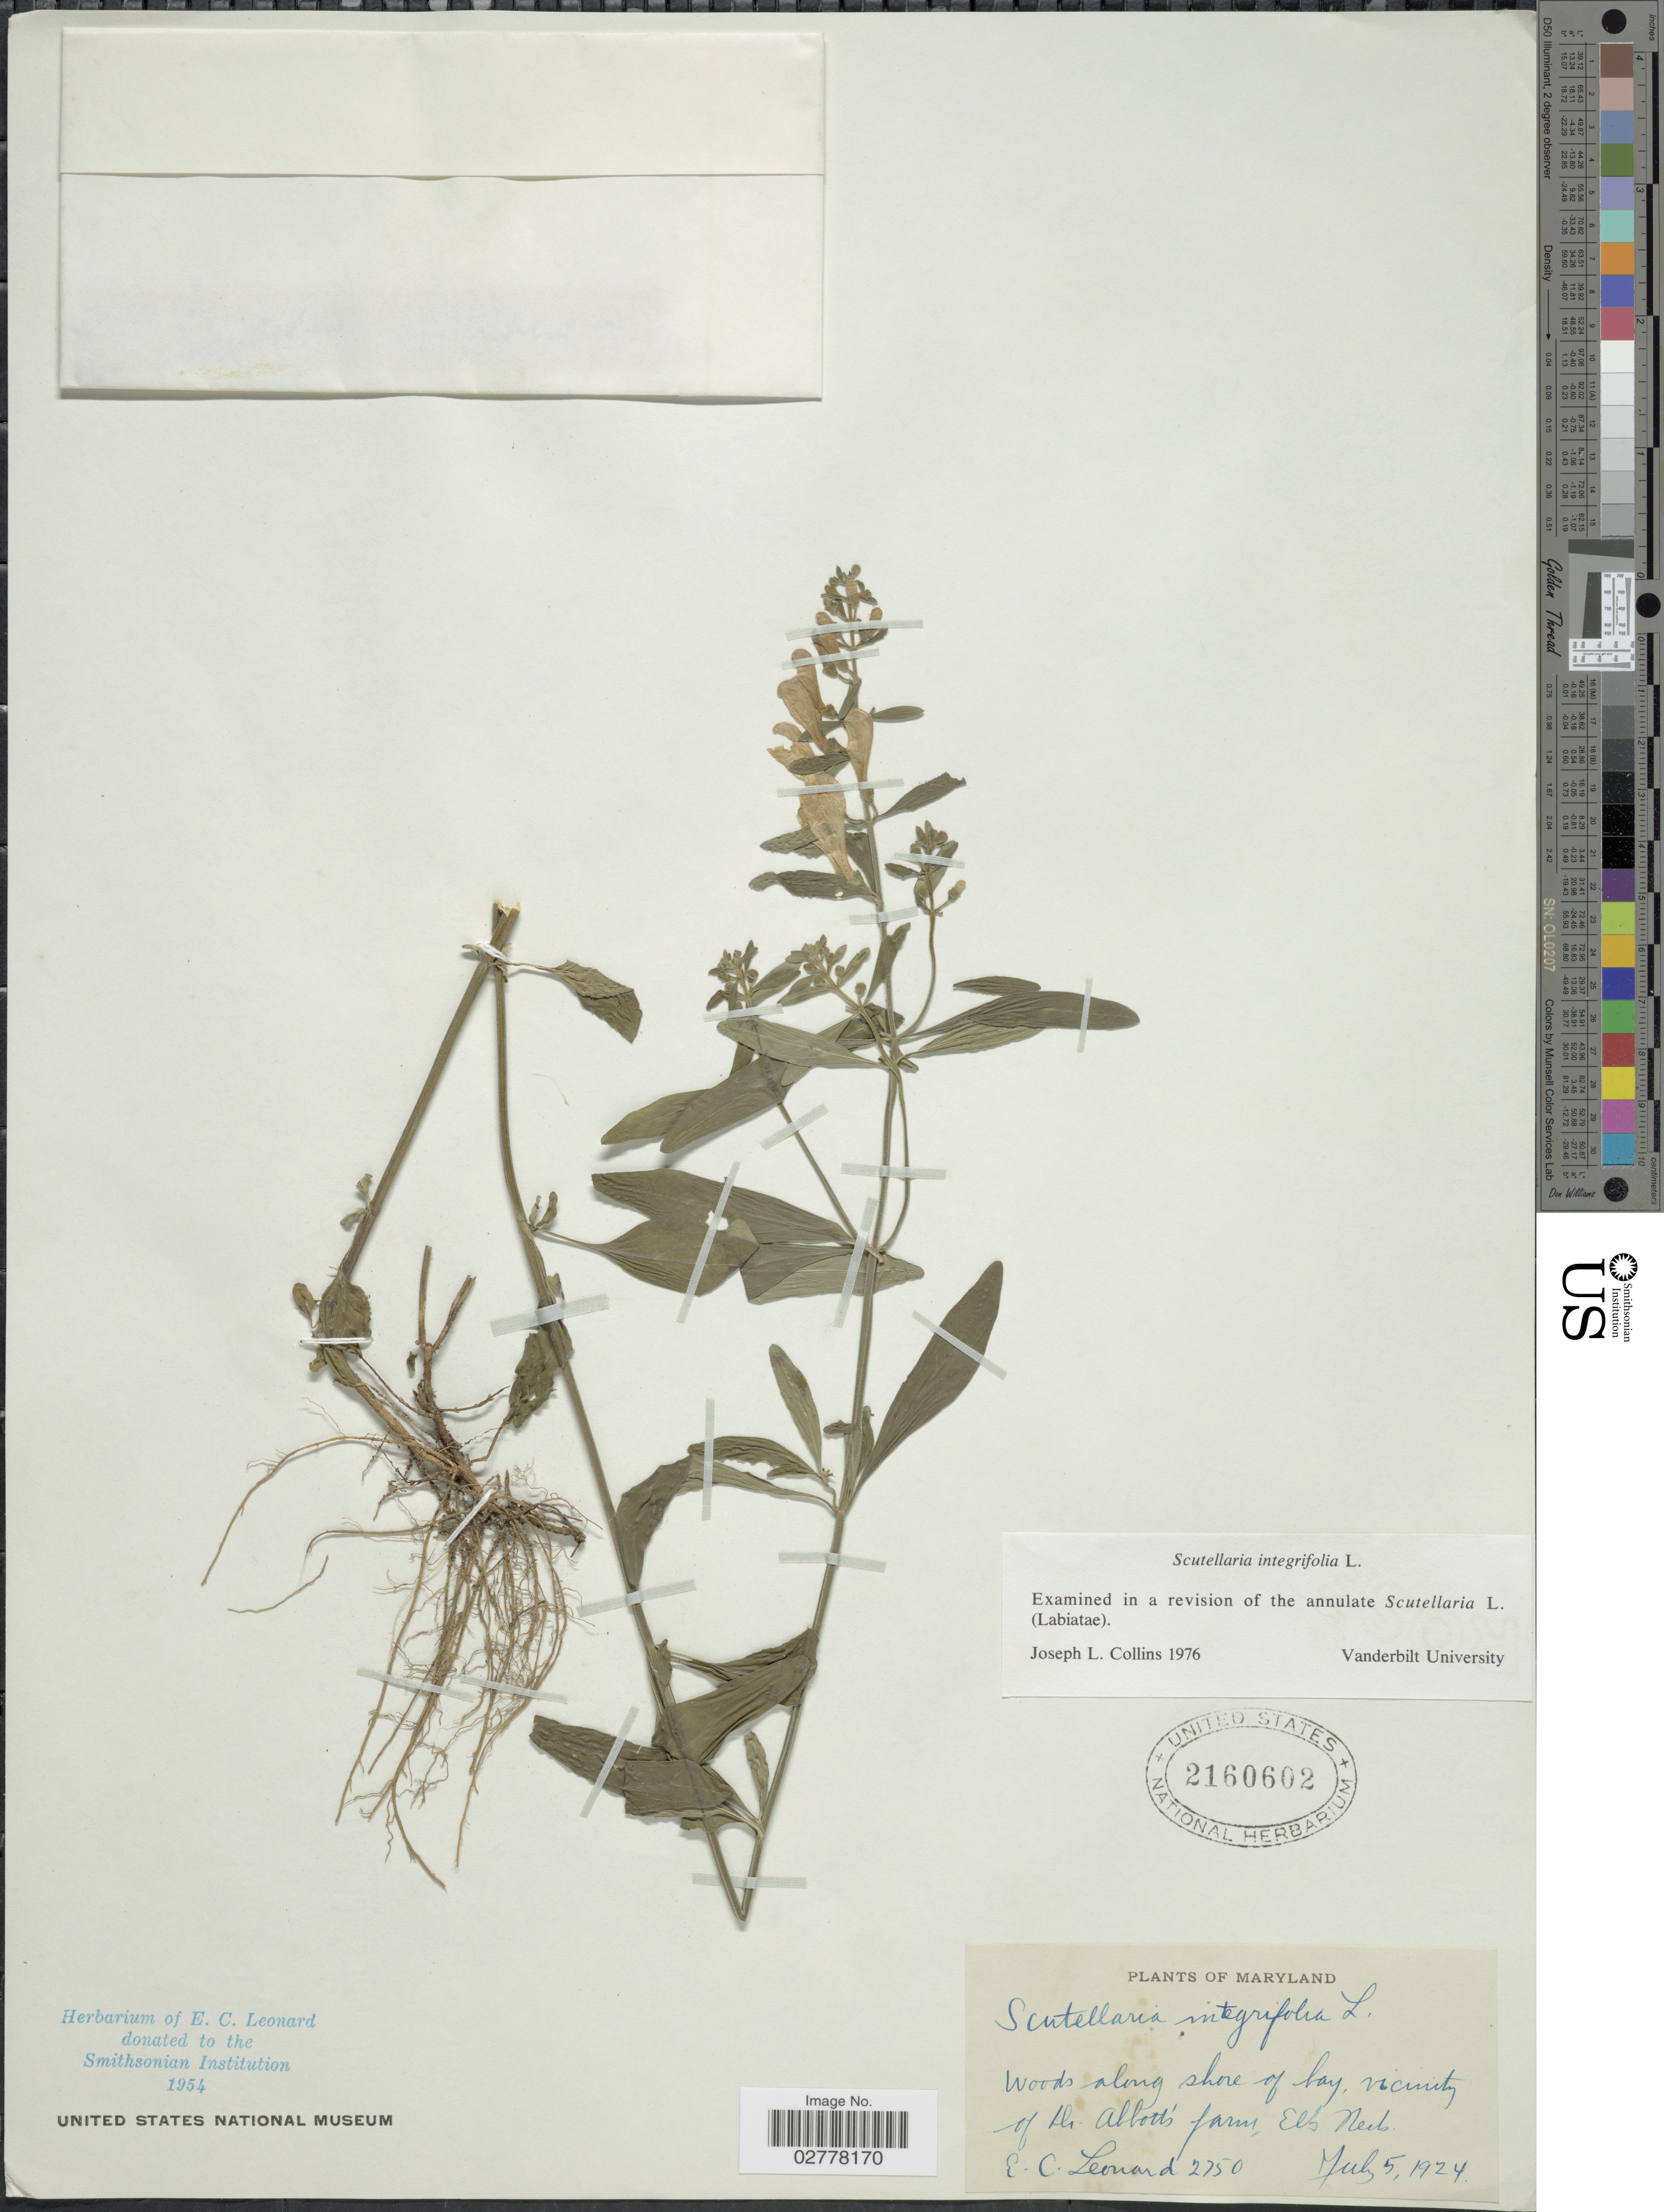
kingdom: Plantae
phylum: Tracheophyta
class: Magnoliopsida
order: Lamiales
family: Lamiaceae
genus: Scutellaria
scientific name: Scutellaria integrifolia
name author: L.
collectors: E. C. Leonard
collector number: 2750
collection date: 1924-07-05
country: United States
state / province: Maryland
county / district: Cecil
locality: Woods along shore of bay, vicinity of Dr. Abbott's farm, Elk Neck.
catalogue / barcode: US 2160602